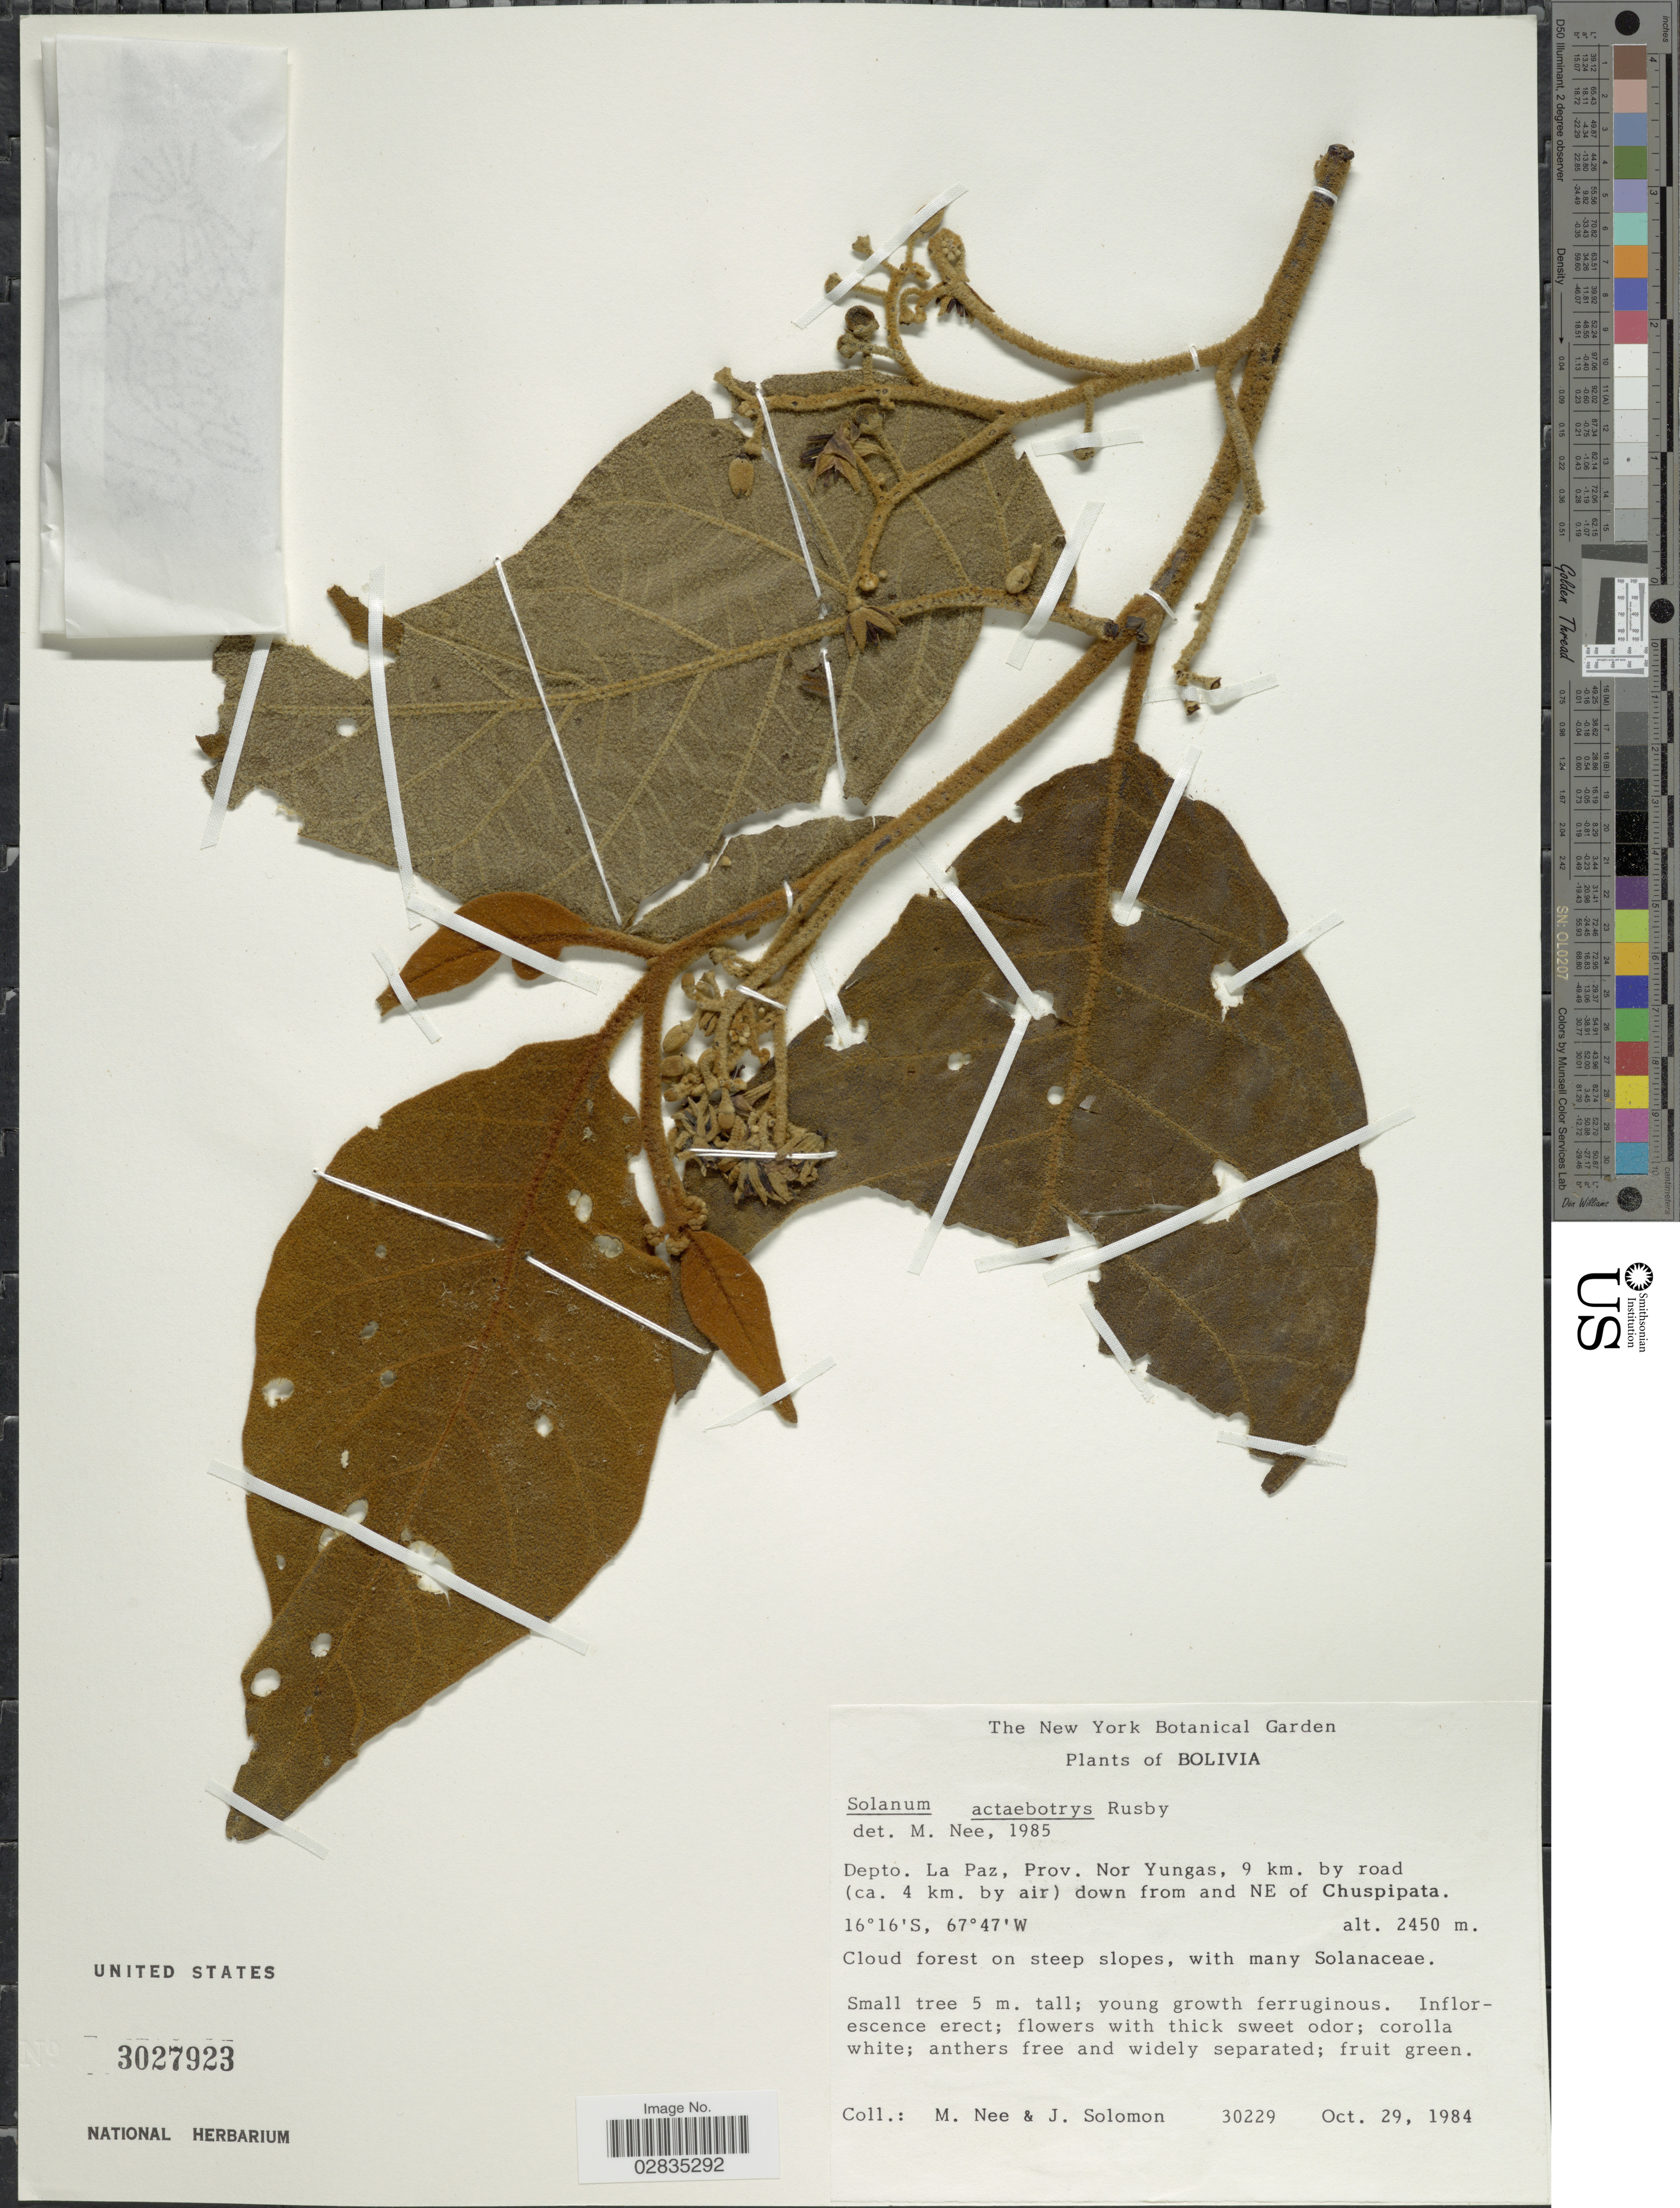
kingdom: Plantae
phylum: Tracheophyta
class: Magnoliopsida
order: Solanales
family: Solanaceae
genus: Solanum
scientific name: Solanum actaeabotrys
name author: Rusby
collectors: M. Nee & J. Solomon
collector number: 30229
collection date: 1984-10-29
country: Bolivia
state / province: La Paz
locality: Depto. La Paz, Prov. Nor Yungas, 9 km. by road (ca. 4 km. by air) down from and NE of Chuspipata.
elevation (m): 2450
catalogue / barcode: US 3027923